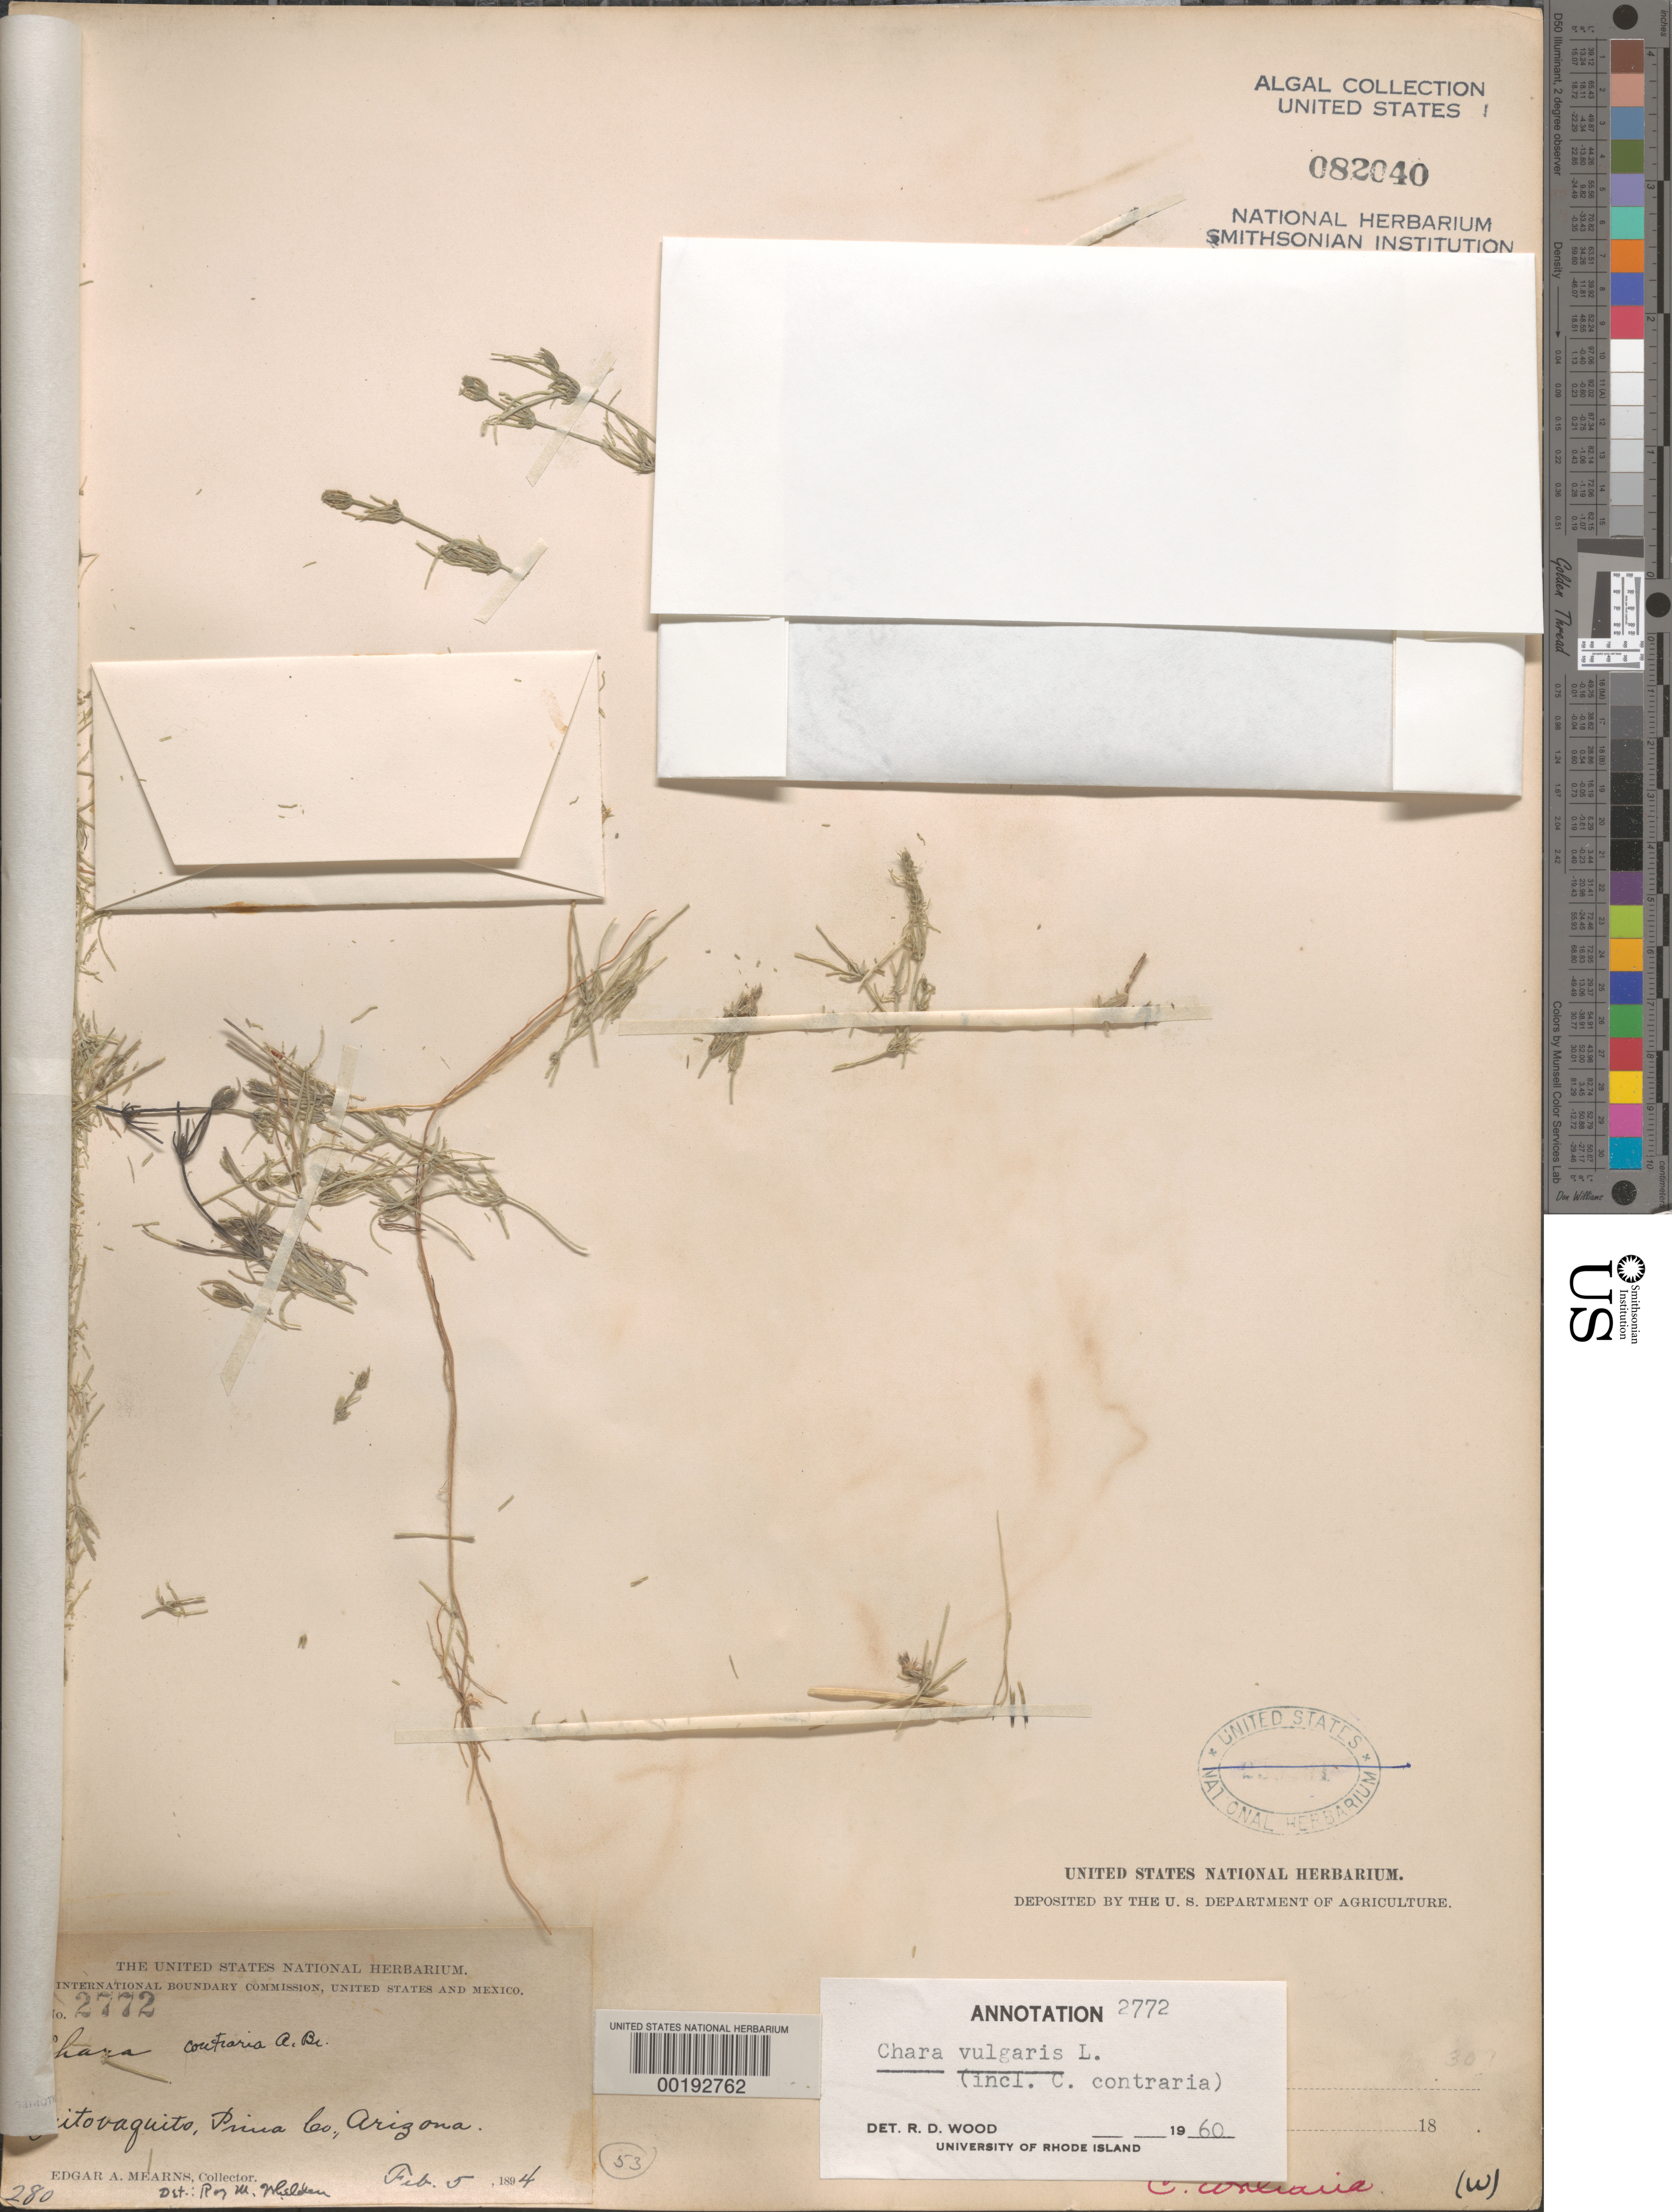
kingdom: Plantae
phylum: Charophyta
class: Charophyceae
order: Charales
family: Characeae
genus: Chara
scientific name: Chara vulgaris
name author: L.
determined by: Wood, R. D.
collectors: E. A. Mearns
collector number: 2772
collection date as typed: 05 Feb 1894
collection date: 1894-02-05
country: United States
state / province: Arizona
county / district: Pima County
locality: Quitovaquita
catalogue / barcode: US 82040